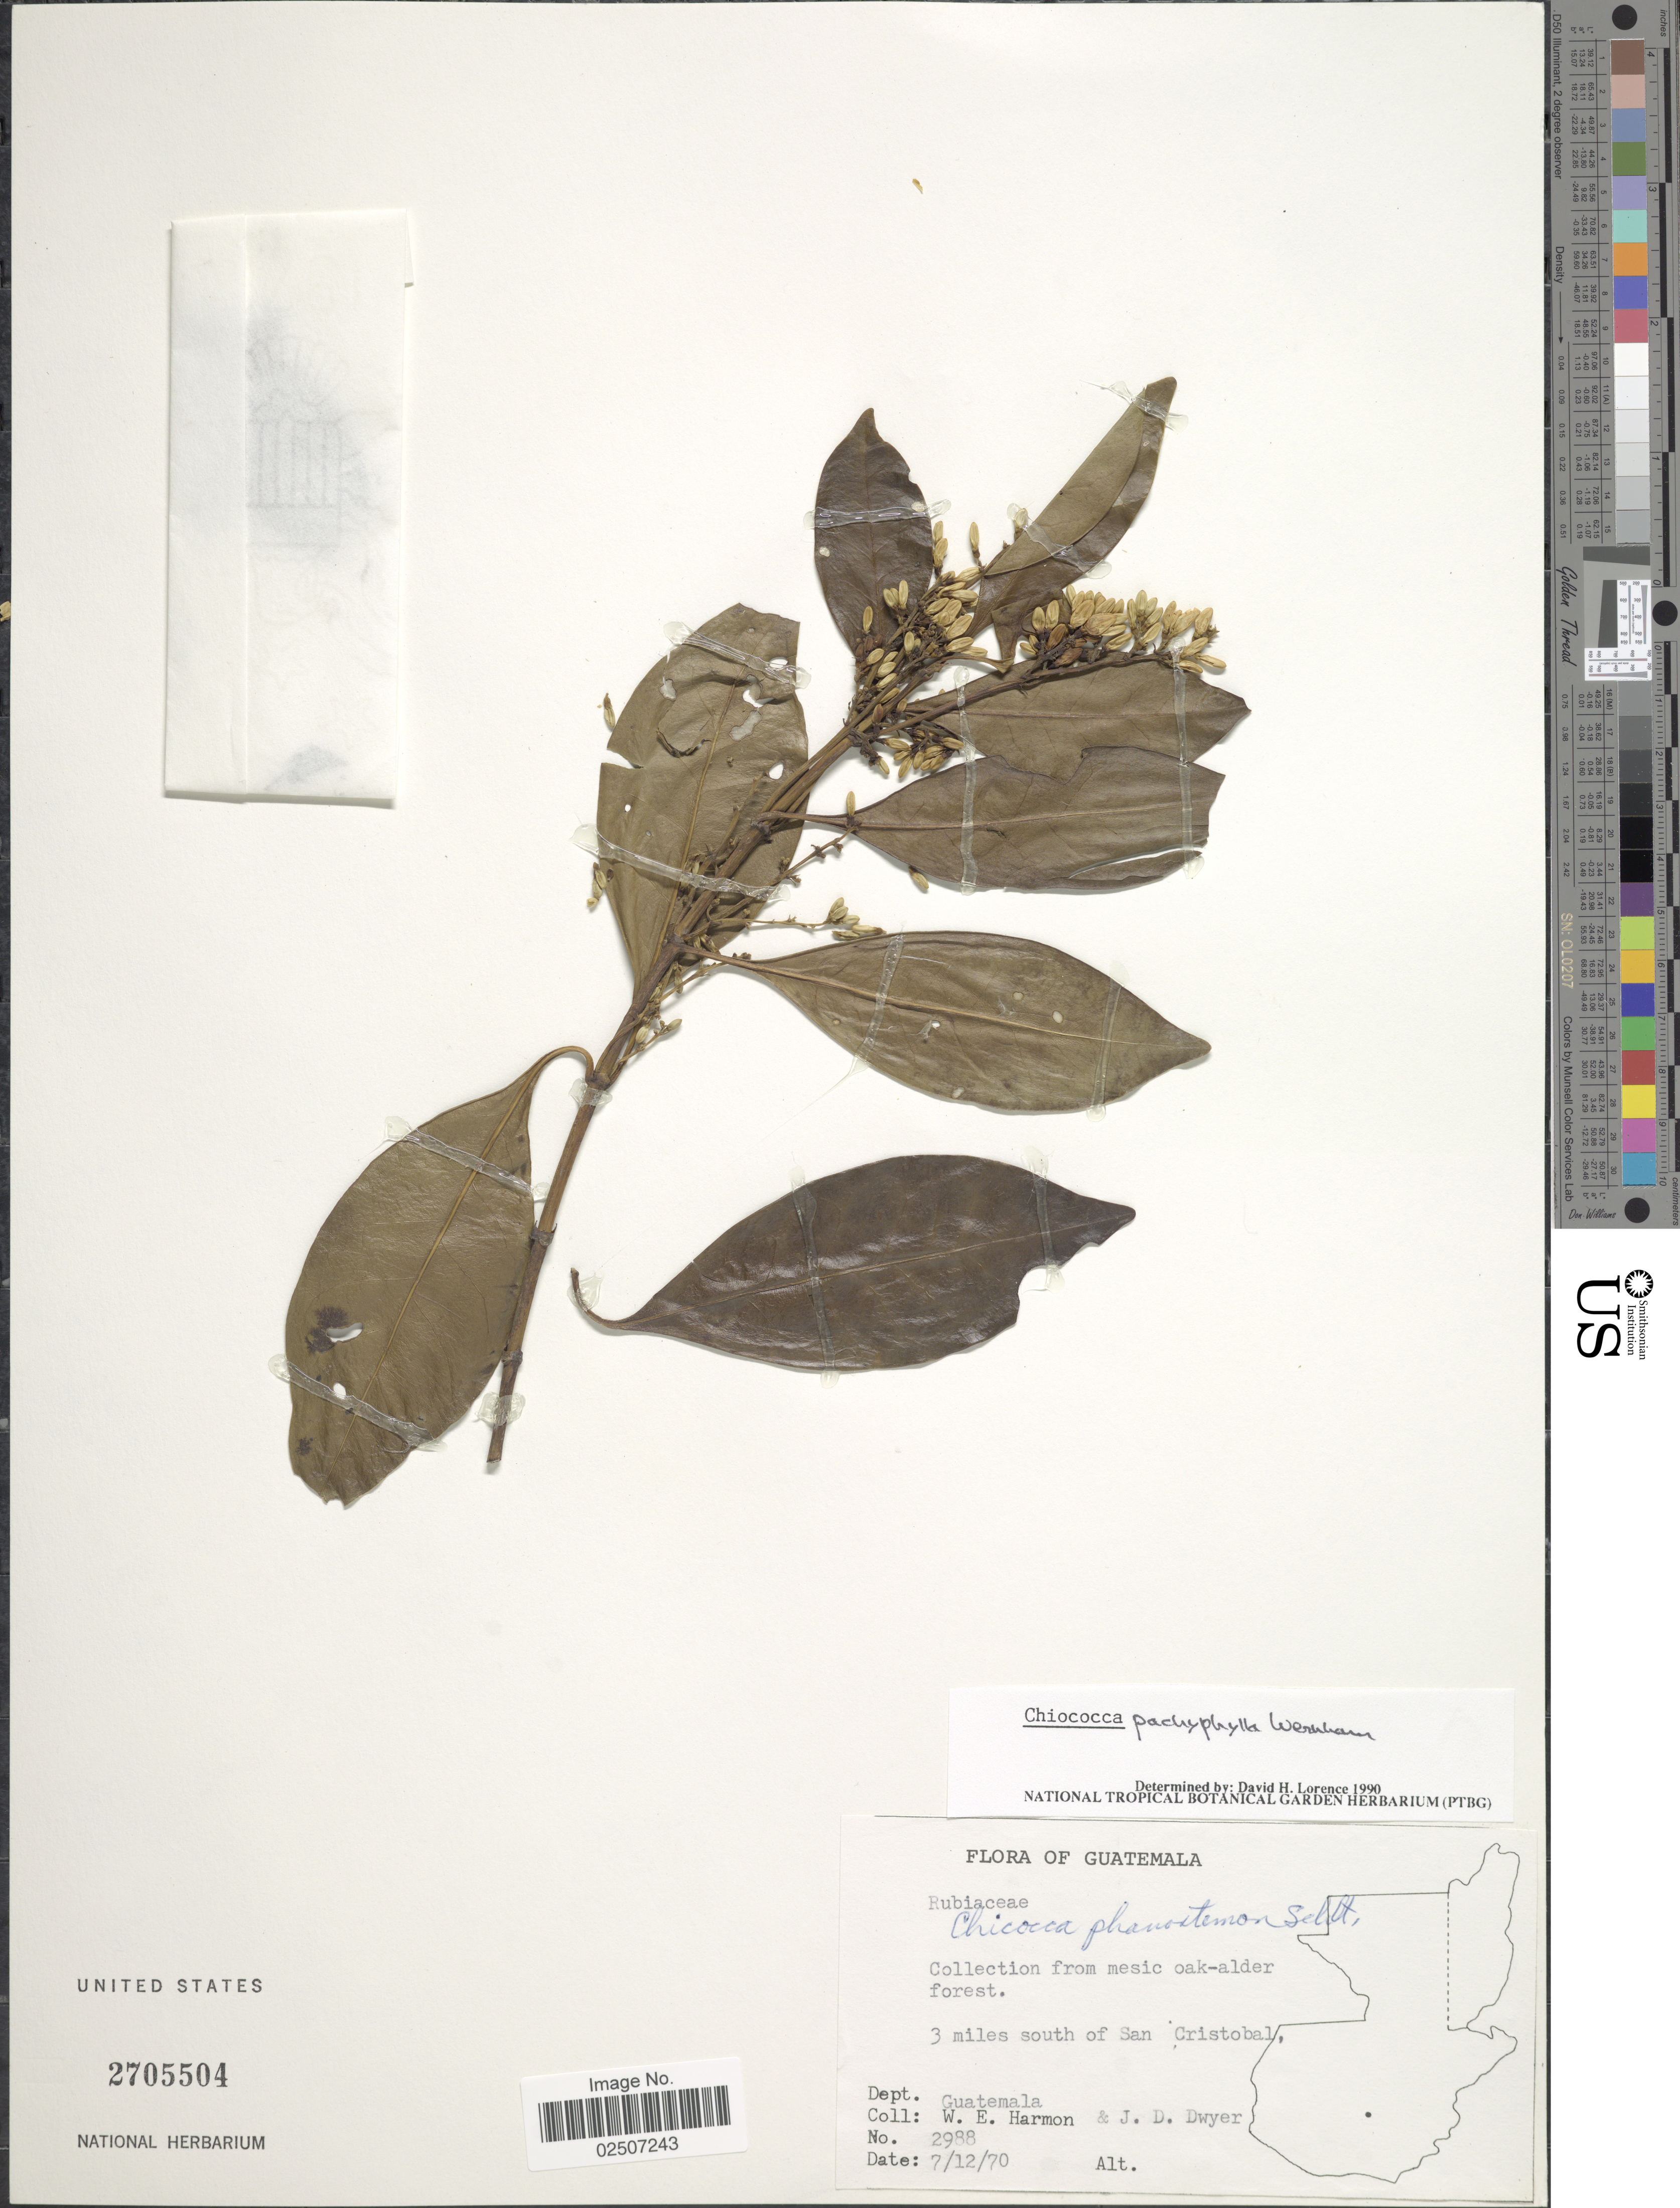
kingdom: Plantae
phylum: Tracheophyta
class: Magnoliopsida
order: Gentianales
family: Rubiaceae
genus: Chiococca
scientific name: Chiococca pachyphylla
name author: Wernham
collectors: W. E. Harmon & J. D. Dwyer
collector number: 2988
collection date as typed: Transcribed d/m/y: 7/12/70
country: Guatemala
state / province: Guatemala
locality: Collection from mesic oakalder forest located 3 miles south of San Cristobal. Dept. Guatemala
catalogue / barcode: US 2705504